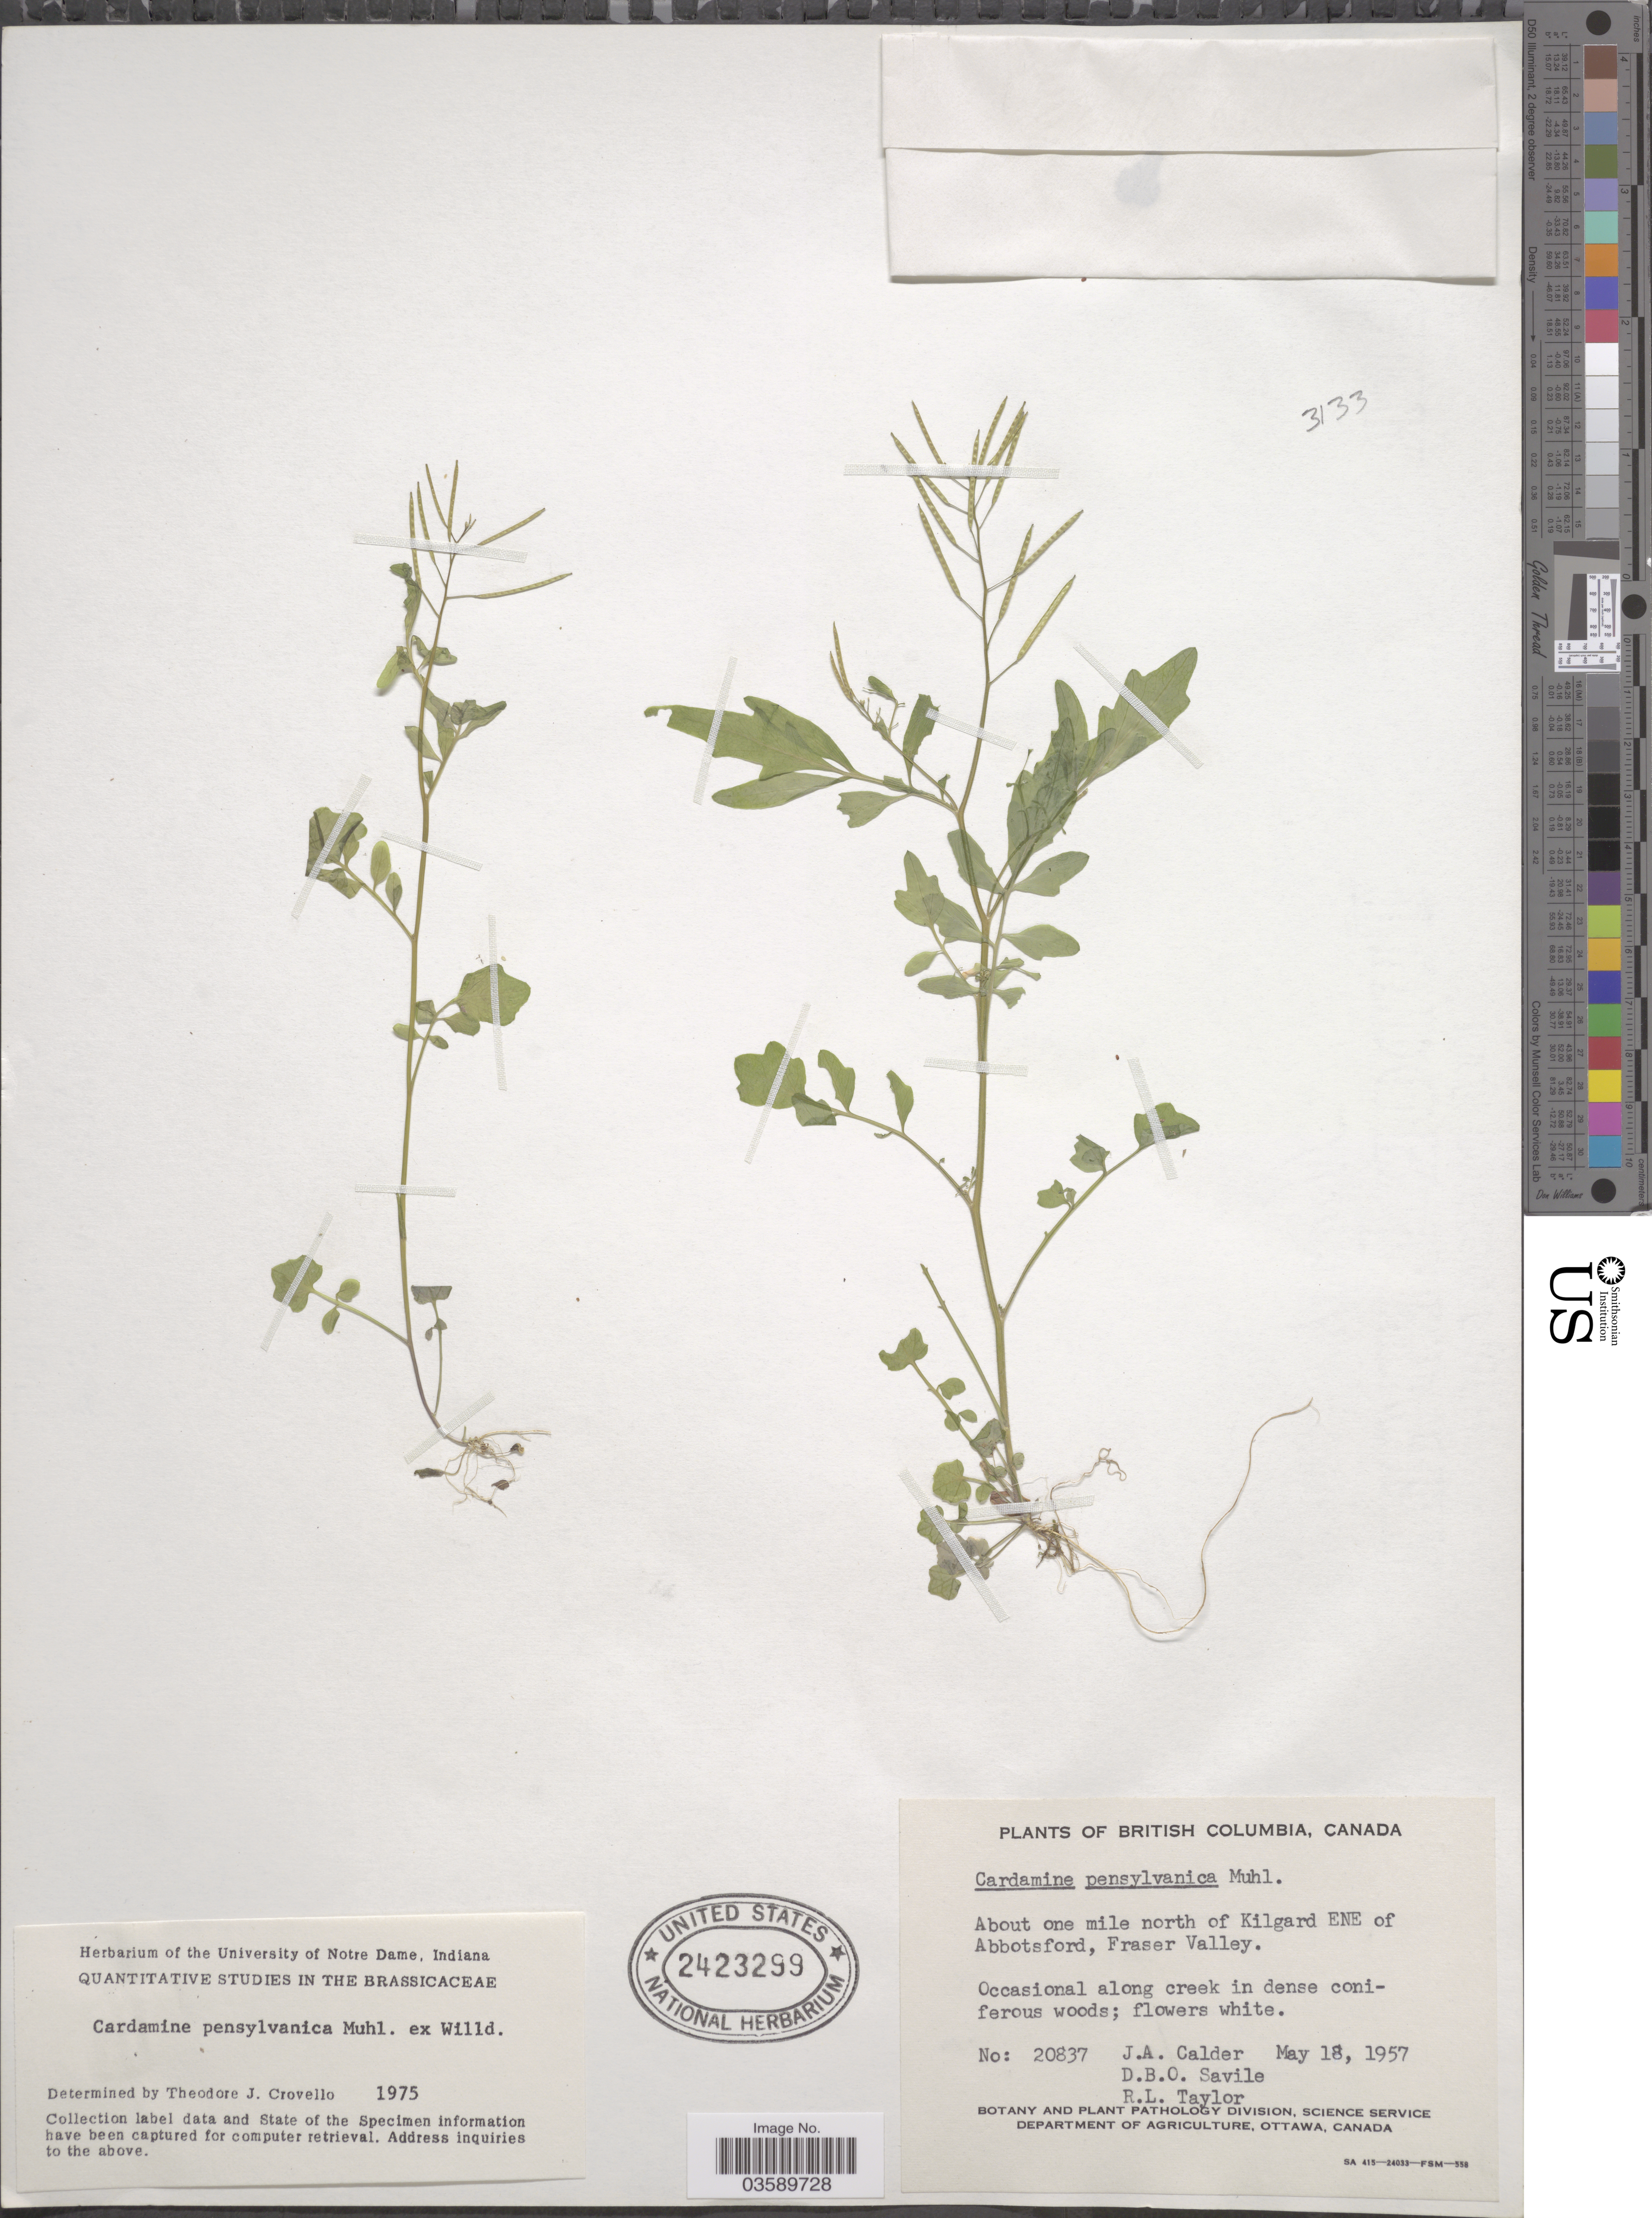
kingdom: Plantae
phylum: Tracheophyta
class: Magnoliopsida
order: Brassicales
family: Brassicaceae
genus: Cardamine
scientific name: Cardamine pensylvanica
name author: Muhl. ex Willd.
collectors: J. A. Calder, D. Savile & R. Taylor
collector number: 20837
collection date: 1957-05-18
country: Canada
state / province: British Columbia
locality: About one mile north of Kilgard ENE of Abbotsford, Fraser Valley. Occasional along creek in dense coniferous woods.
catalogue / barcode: US 2423299